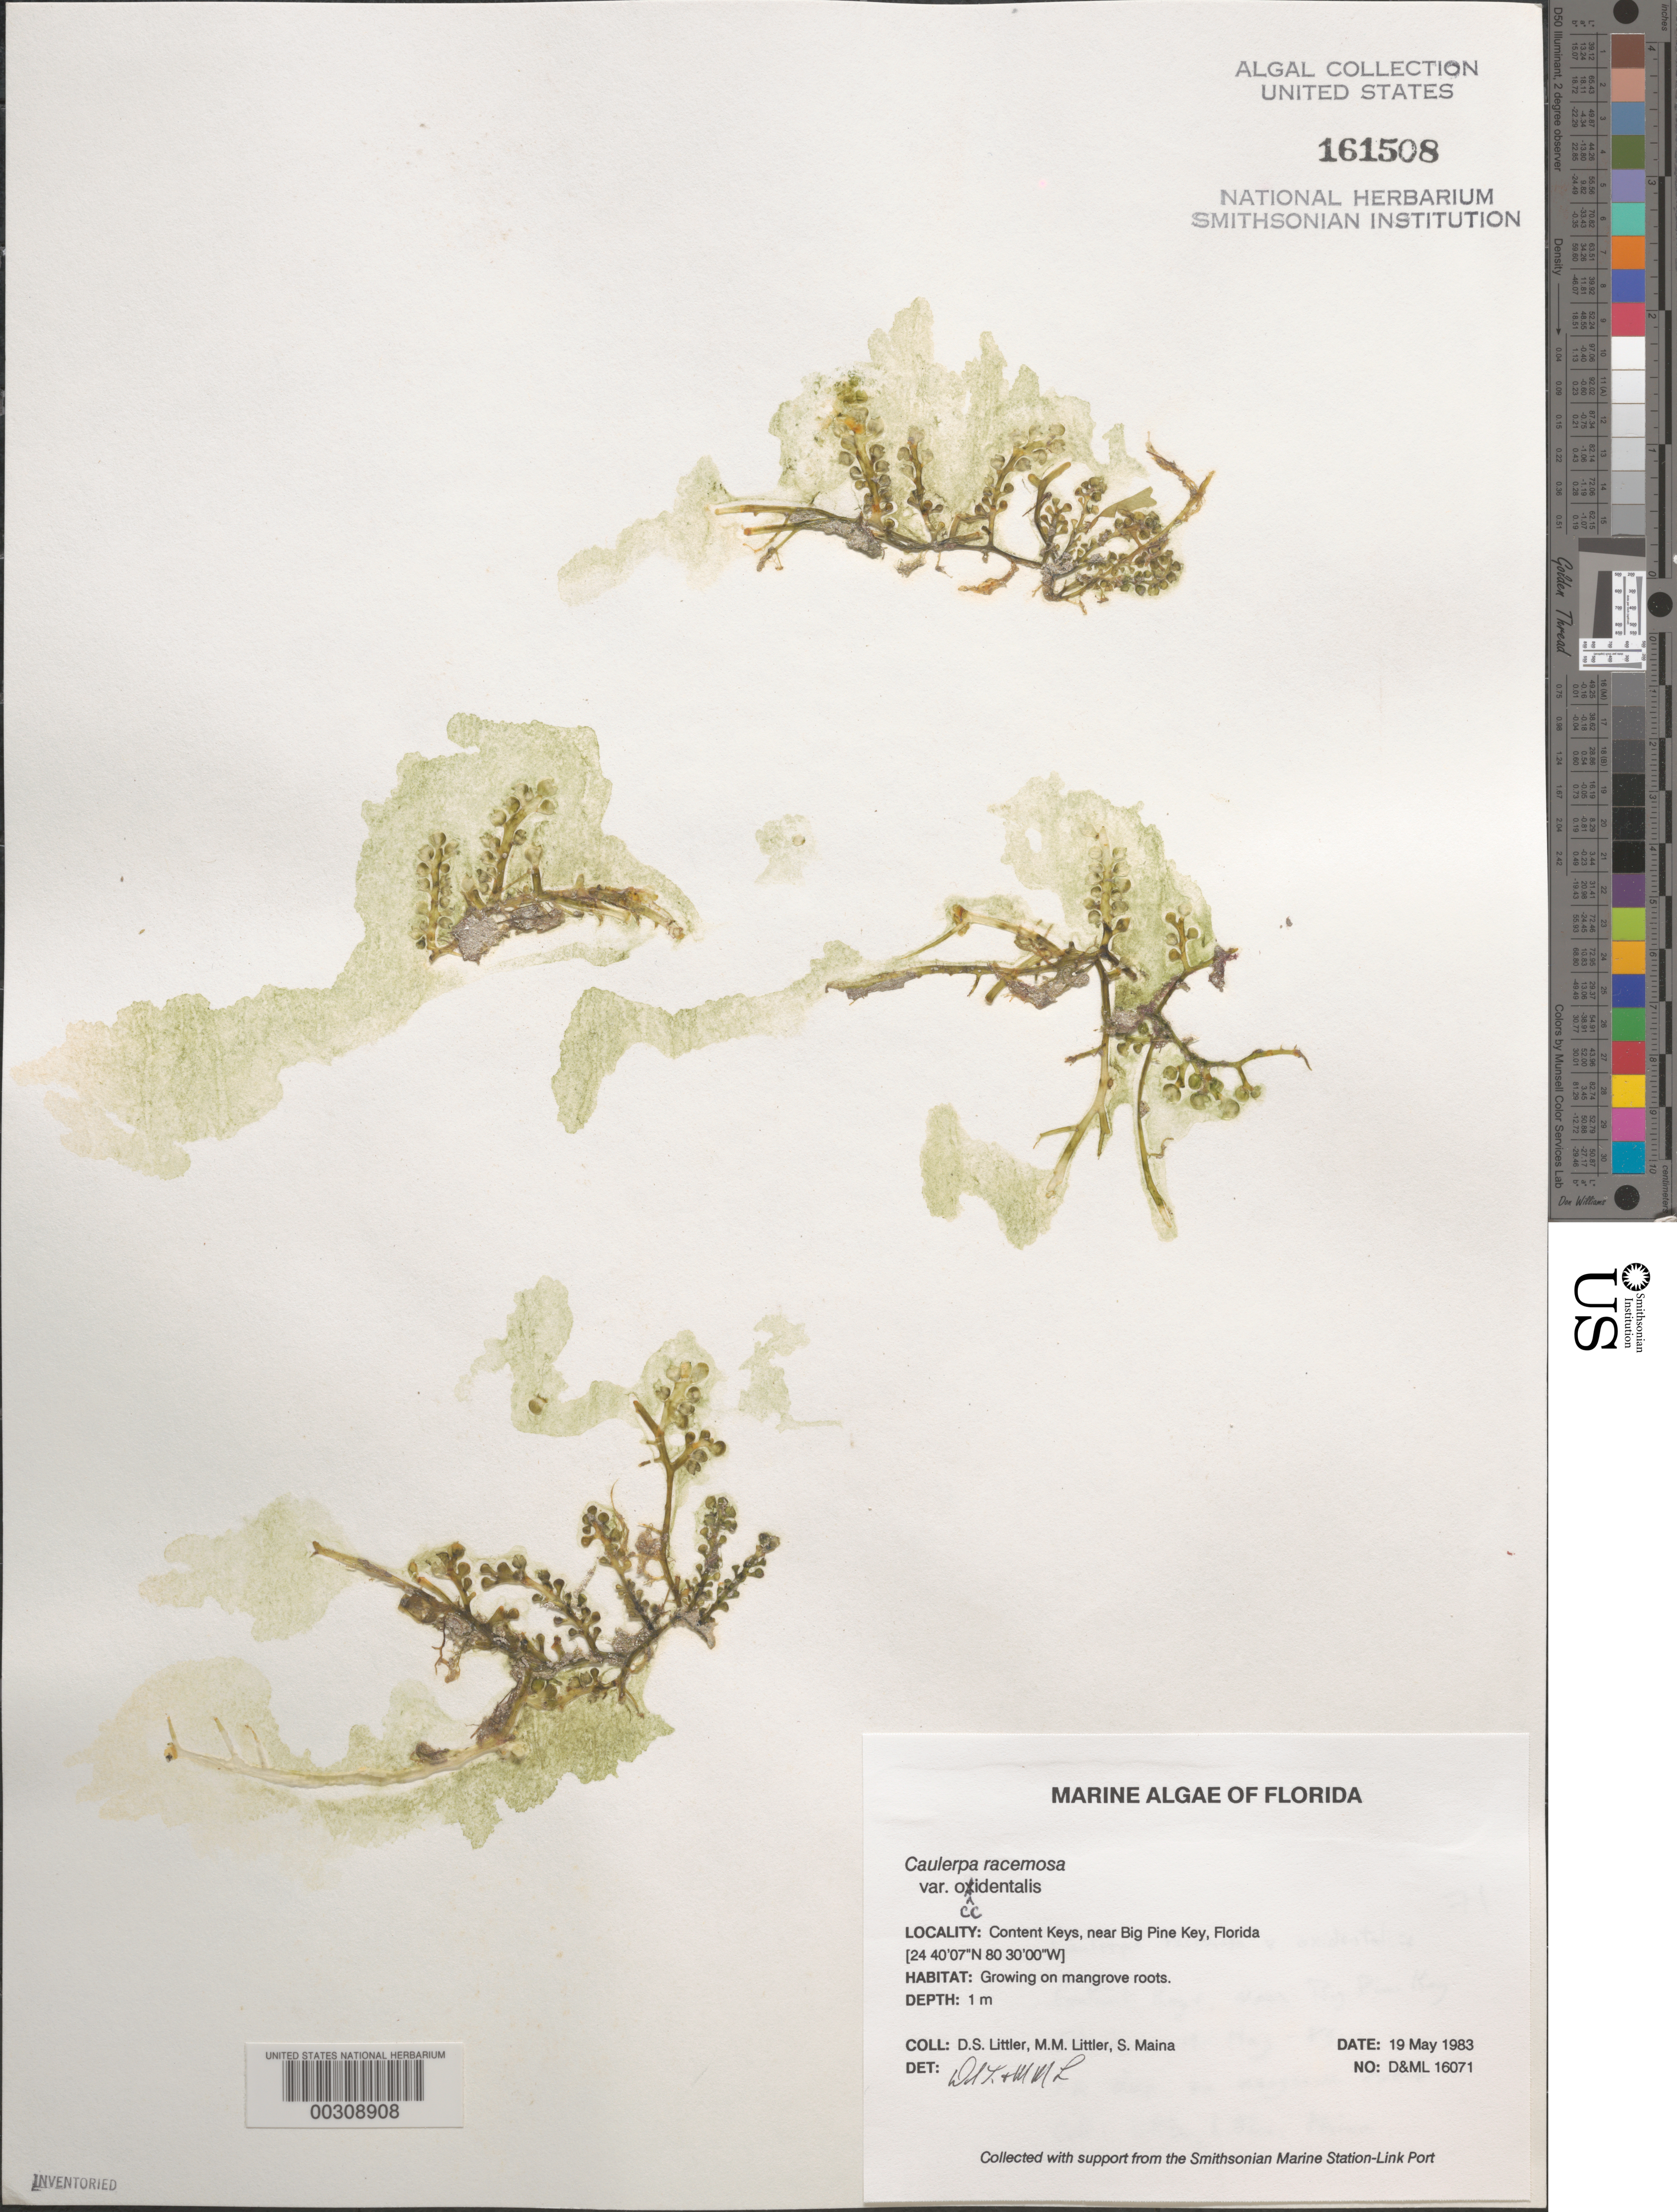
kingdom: Plantae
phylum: Chlorophyta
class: Ulvophyceae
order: Bryopsidales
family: Caulerpaceae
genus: Caulerpa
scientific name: Caulerpa racemosa var. occidentalis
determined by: Littler, D. S.; Littler, M. M.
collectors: D. S. Littler, M. M. Littler & S. Maina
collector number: D&ML 16071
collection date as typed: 19 May 1983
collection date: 1983-05-19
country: United States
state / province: Florida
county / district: Monroe County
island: Content Keys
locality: Near Big Pine Key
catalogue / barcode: US 161508